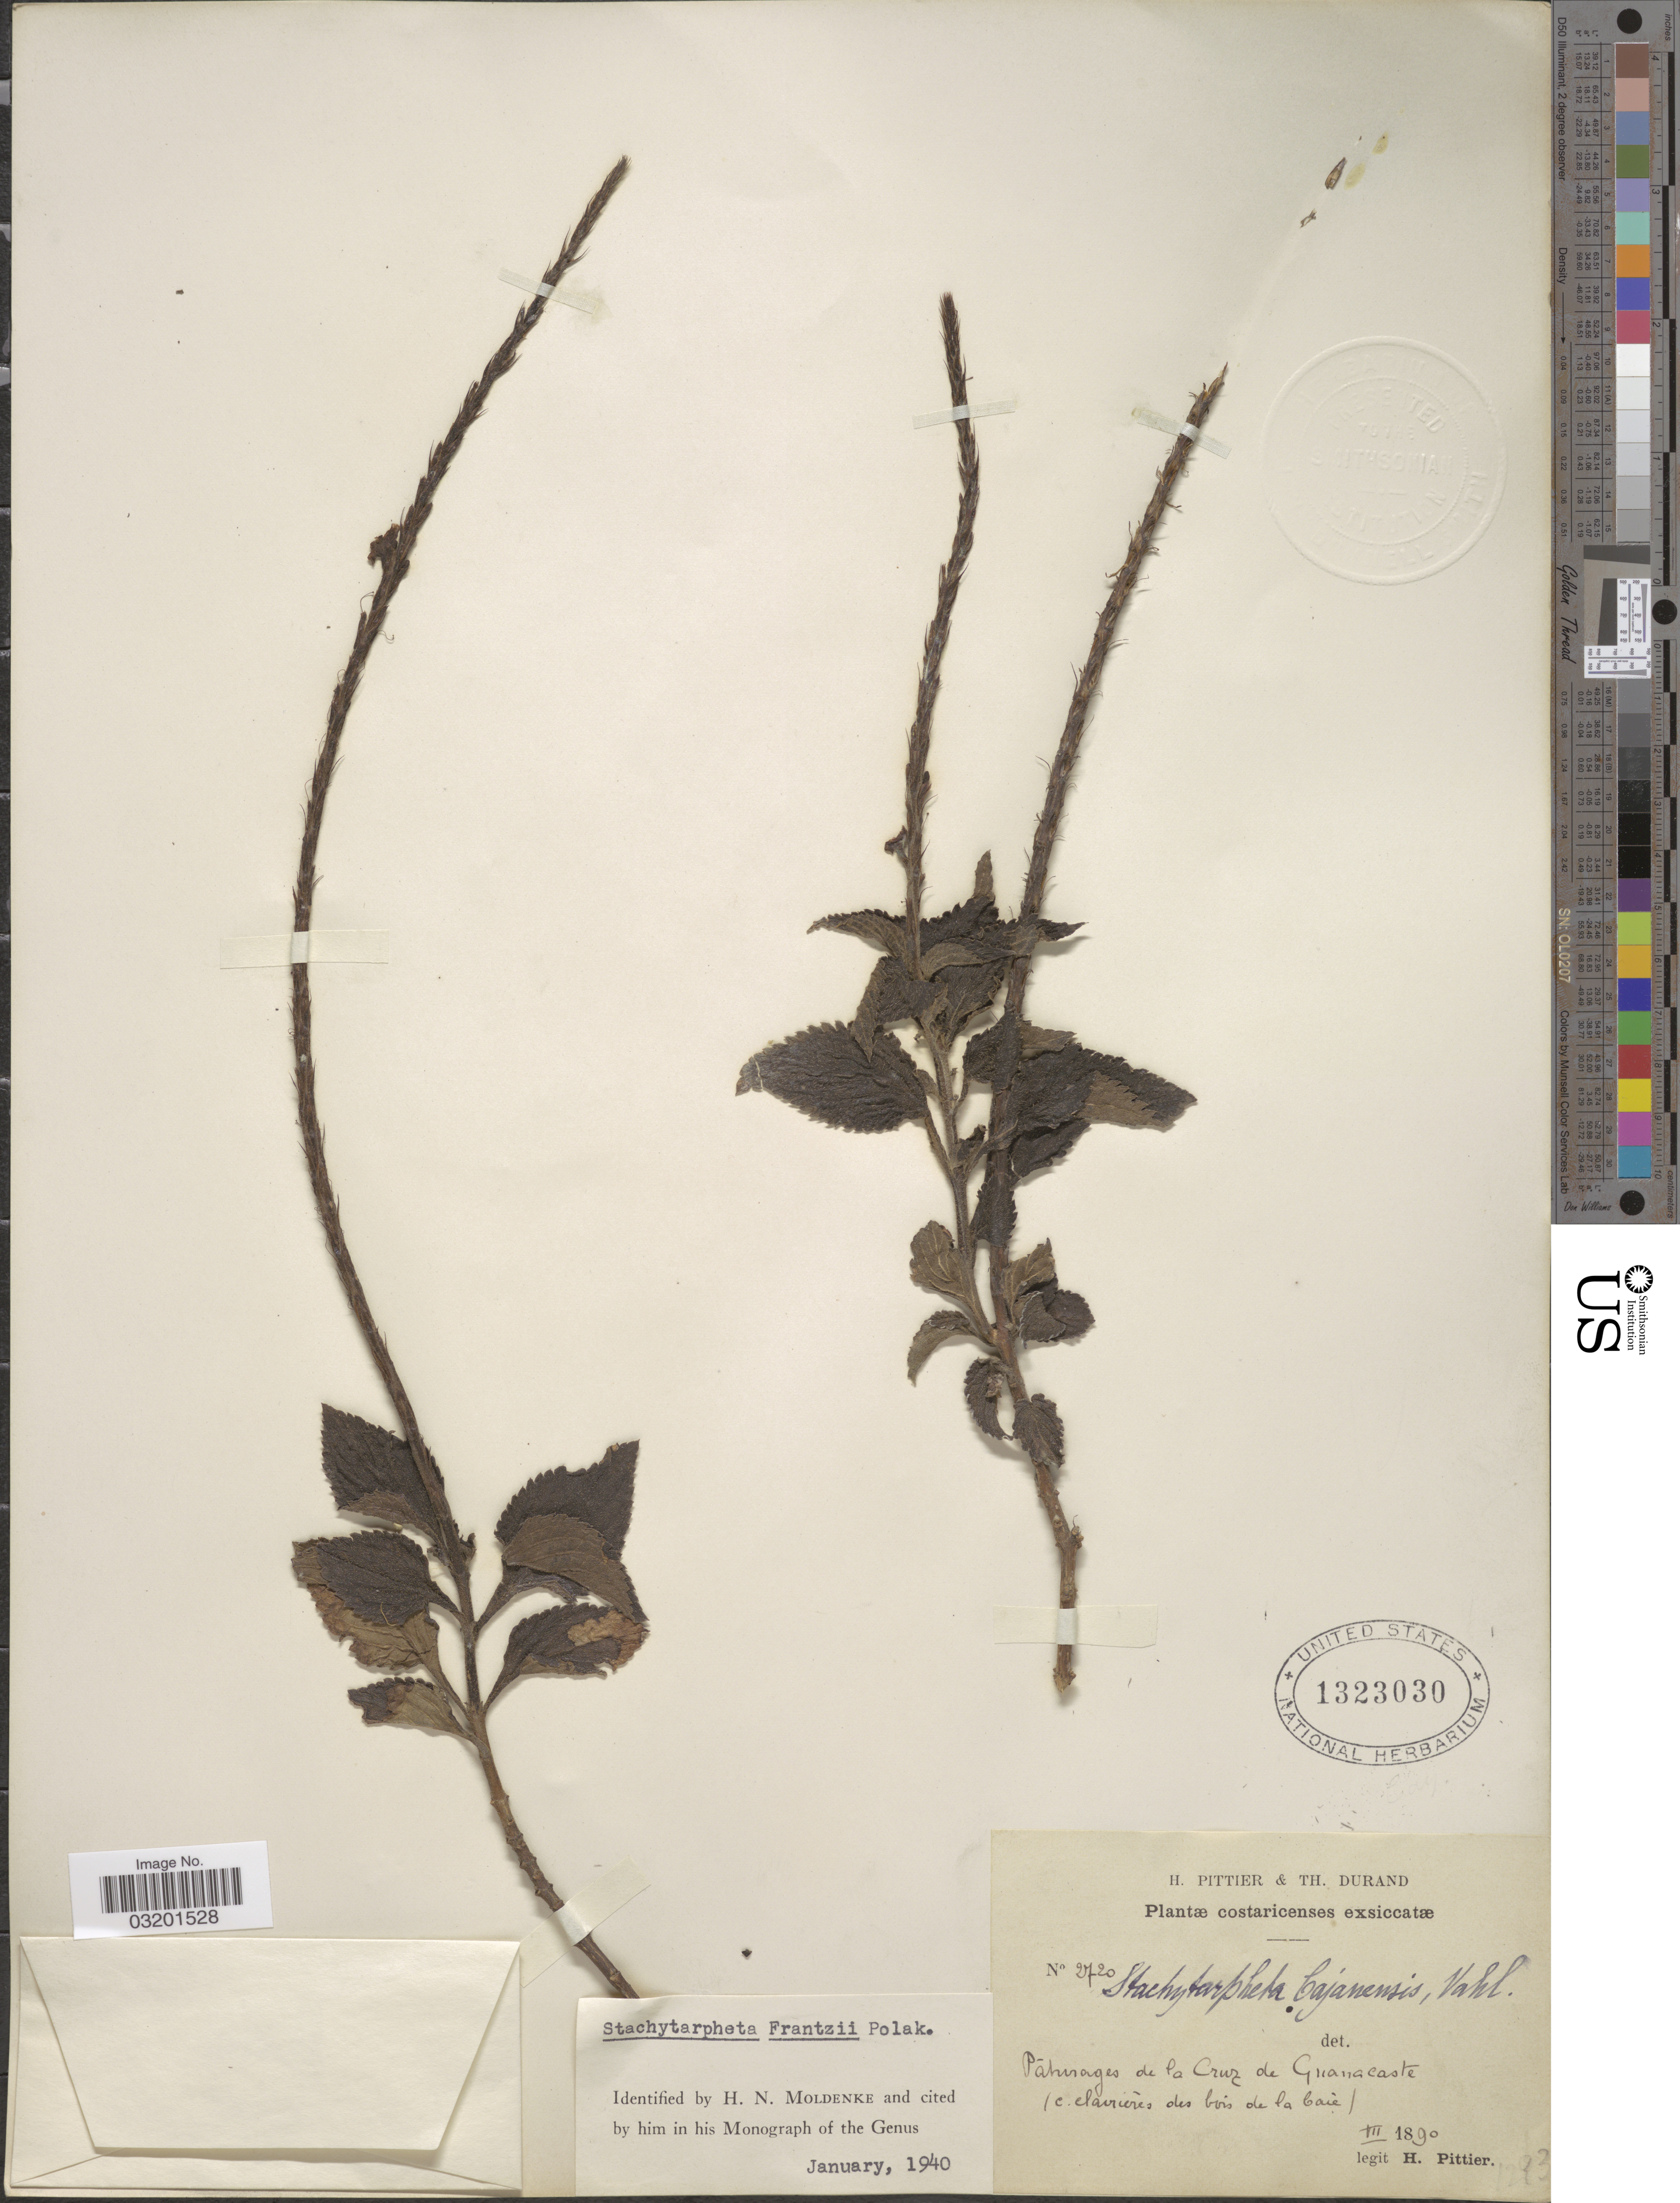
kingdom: Plantae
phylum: Tracheophyta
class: Magnoliopsida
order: Lamiales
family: Verbenaceae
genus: Stachytarpheta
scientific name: Stachytarpheta frantzii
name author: Pol.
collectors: H. F. Pittier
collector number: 2720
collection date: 1890-03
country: Costa Rica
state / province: Guanacaste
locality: Pâturages de la Cruz de Guanacaste.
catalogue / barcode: US 1323030